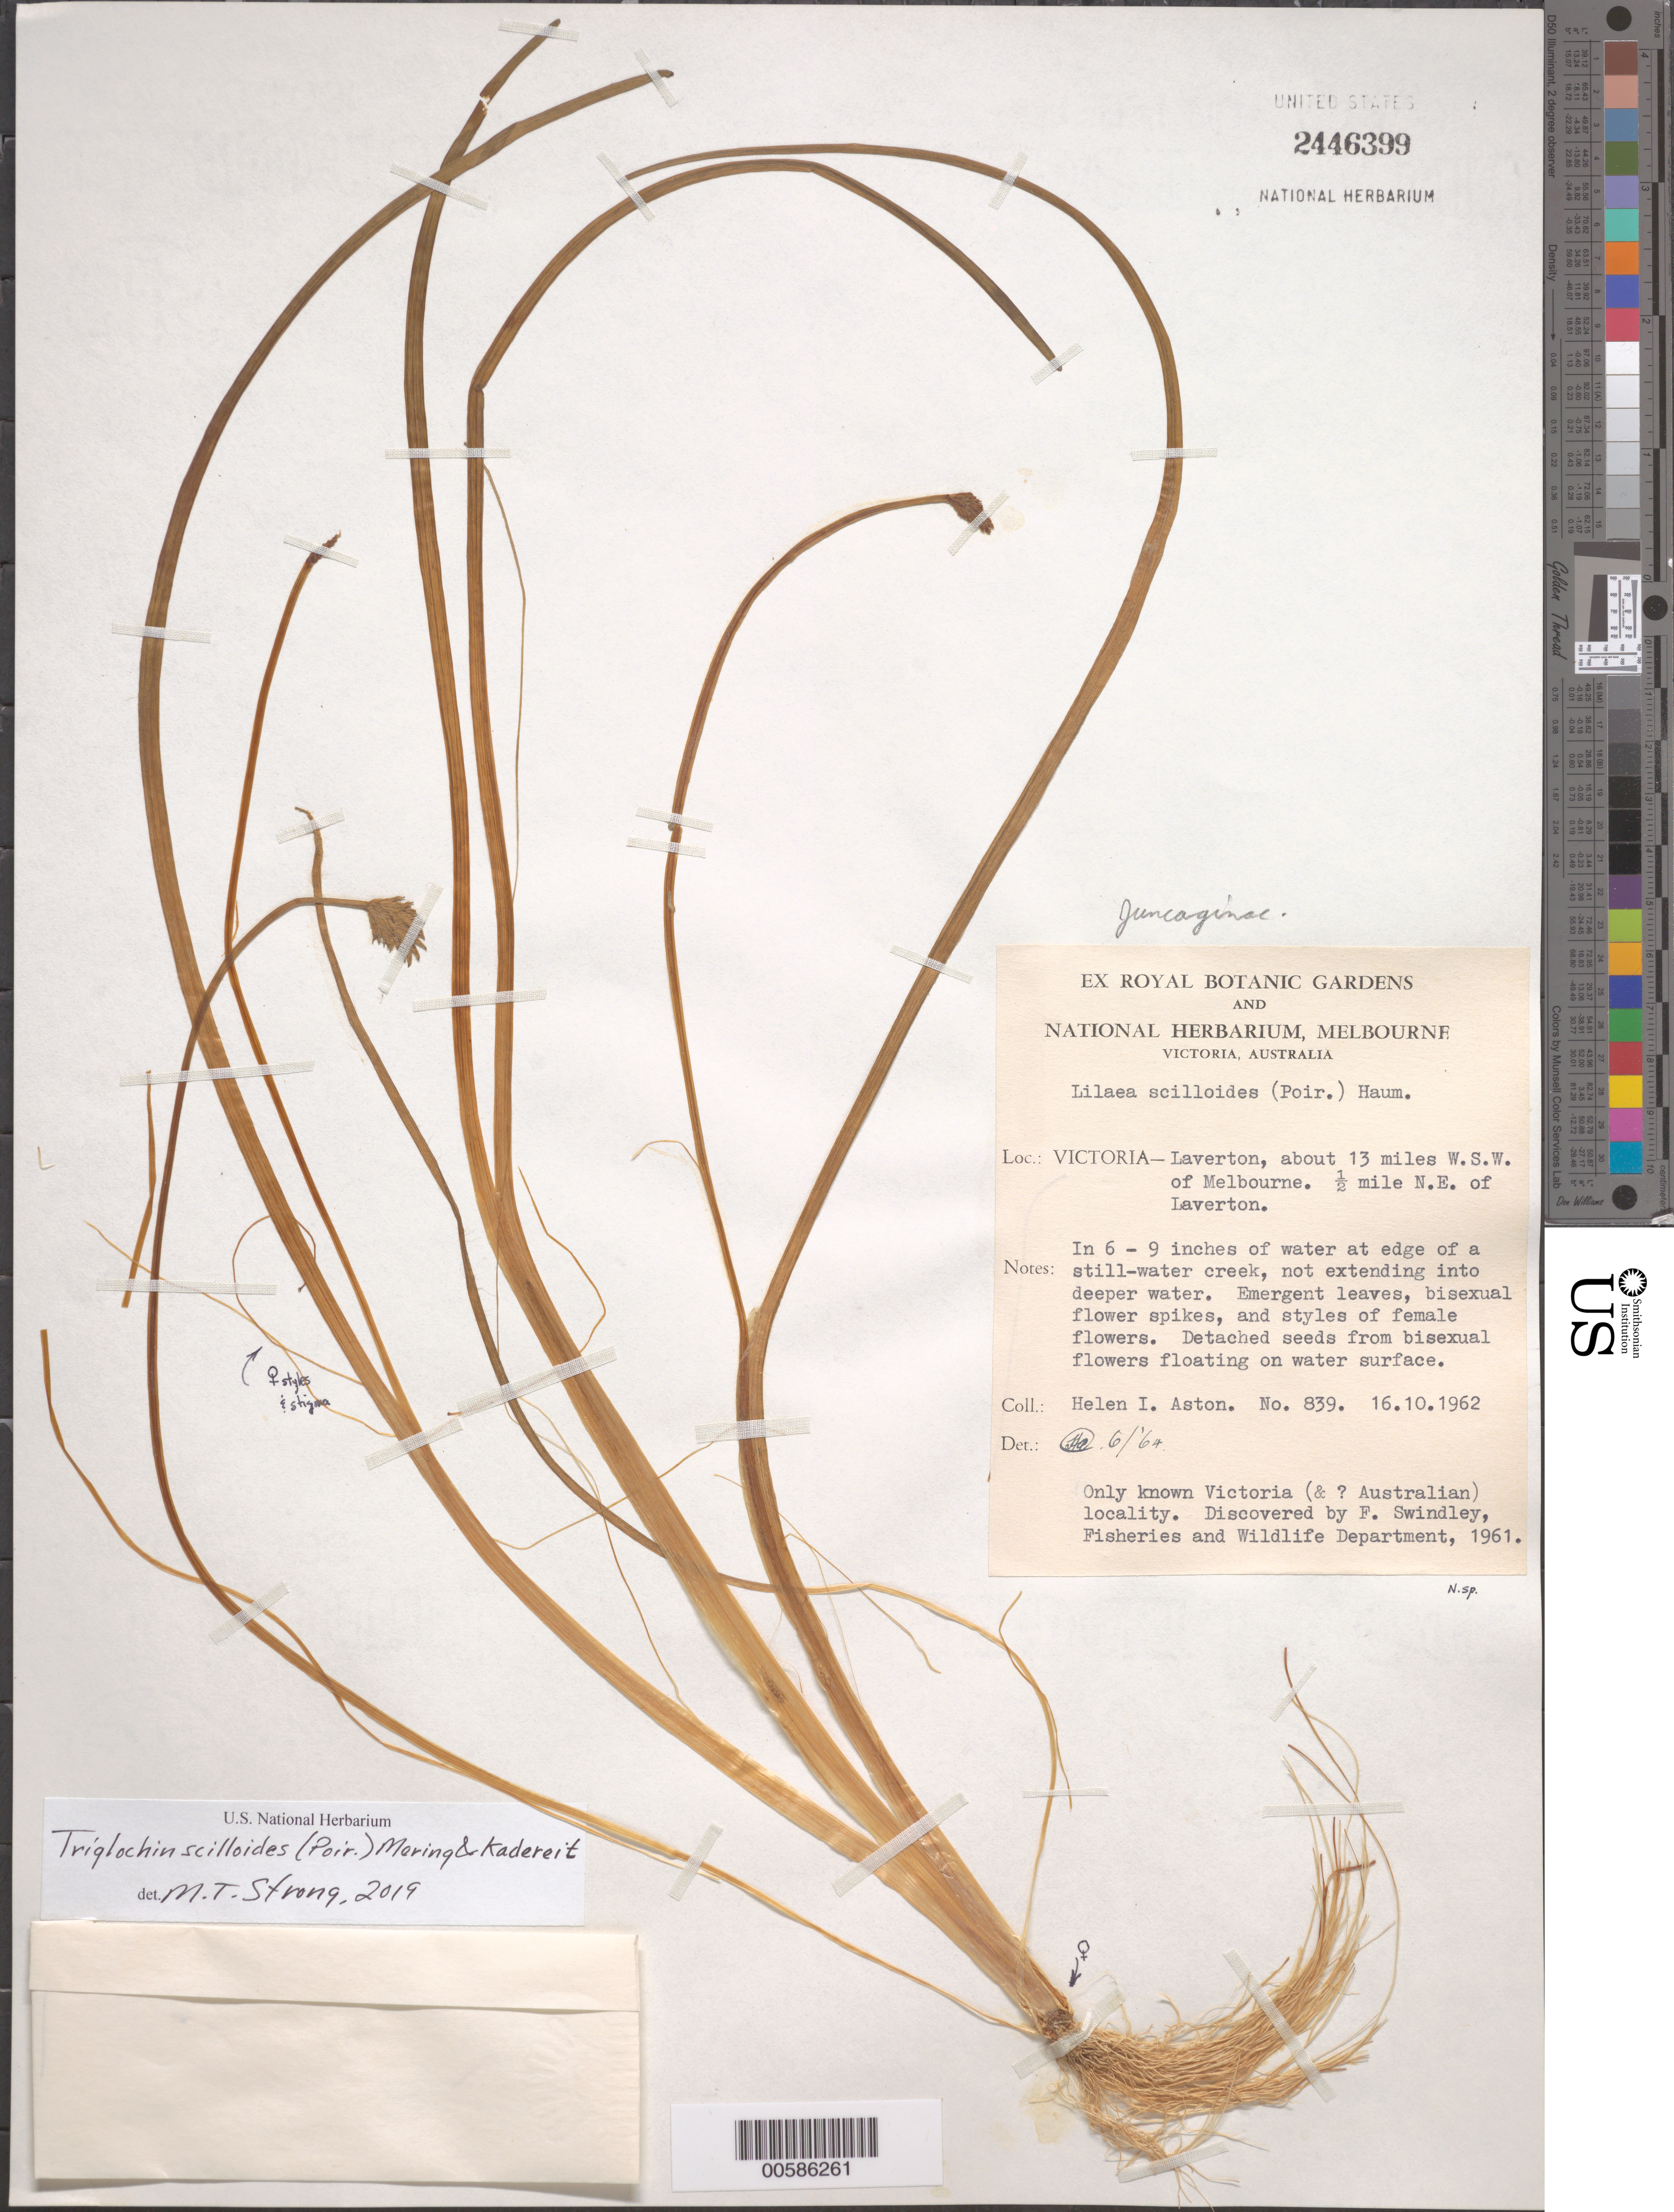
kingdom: Plantae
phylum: Tracheophyta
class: Liliopsida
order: Alismatales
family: Juncaginaceae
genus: Triglochin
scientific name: Triglochin scilloides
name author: (Poir.) Mering & Kadereit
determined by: Strong, Mark T., (BOT), Smithsonian Institution - National Museum of Natural History (UNITED STATES)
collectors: H. I. Aston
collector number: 839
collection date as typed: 16 Oct 1962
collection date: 1962-10-16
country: Australia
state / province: Victoria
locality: NE of Laverton, WSW of Melbourne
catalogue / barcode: US 2446399